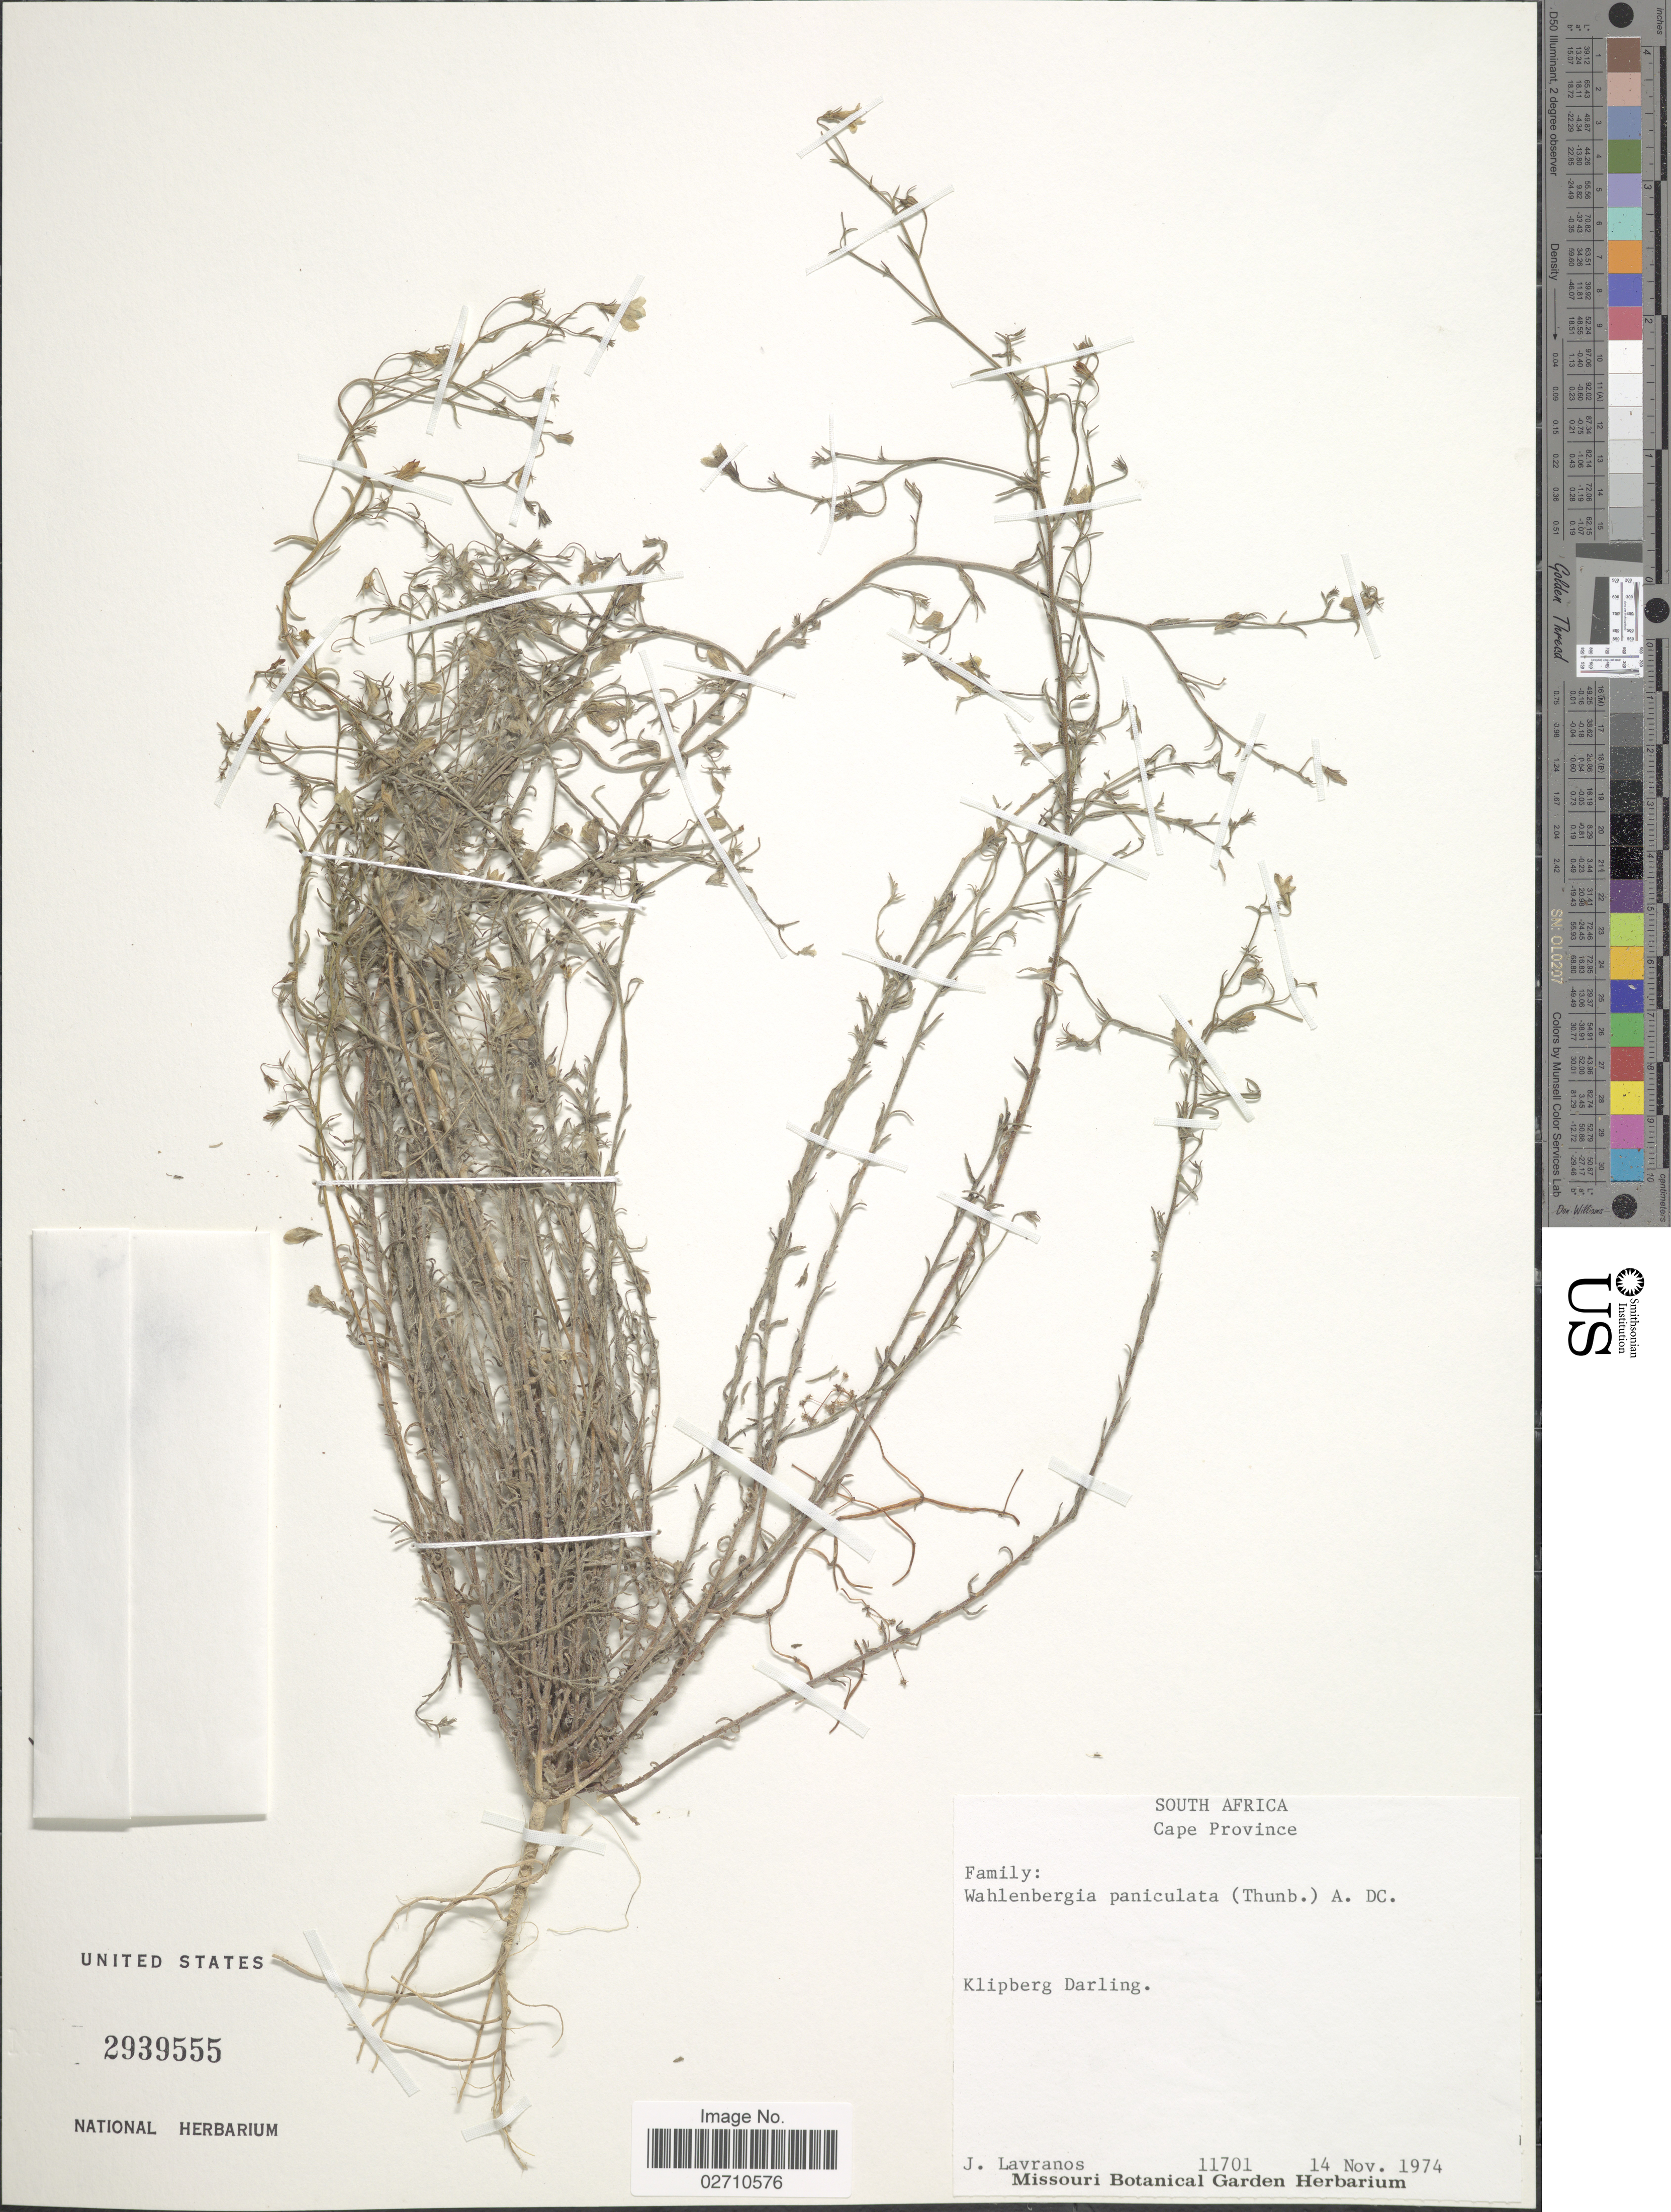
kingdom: Plantae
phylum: Tracheophyta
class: Magnoliopsida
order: Asterales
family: Campanulaceae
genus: Wahlenbergia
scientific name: Wahlenbergia paniculata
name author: A. DC.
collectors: J. Lavranos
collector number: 11701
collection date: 1974-11-14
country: South Africa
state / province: Western Cape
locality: Klipberg Darling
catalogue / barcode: US 2939555